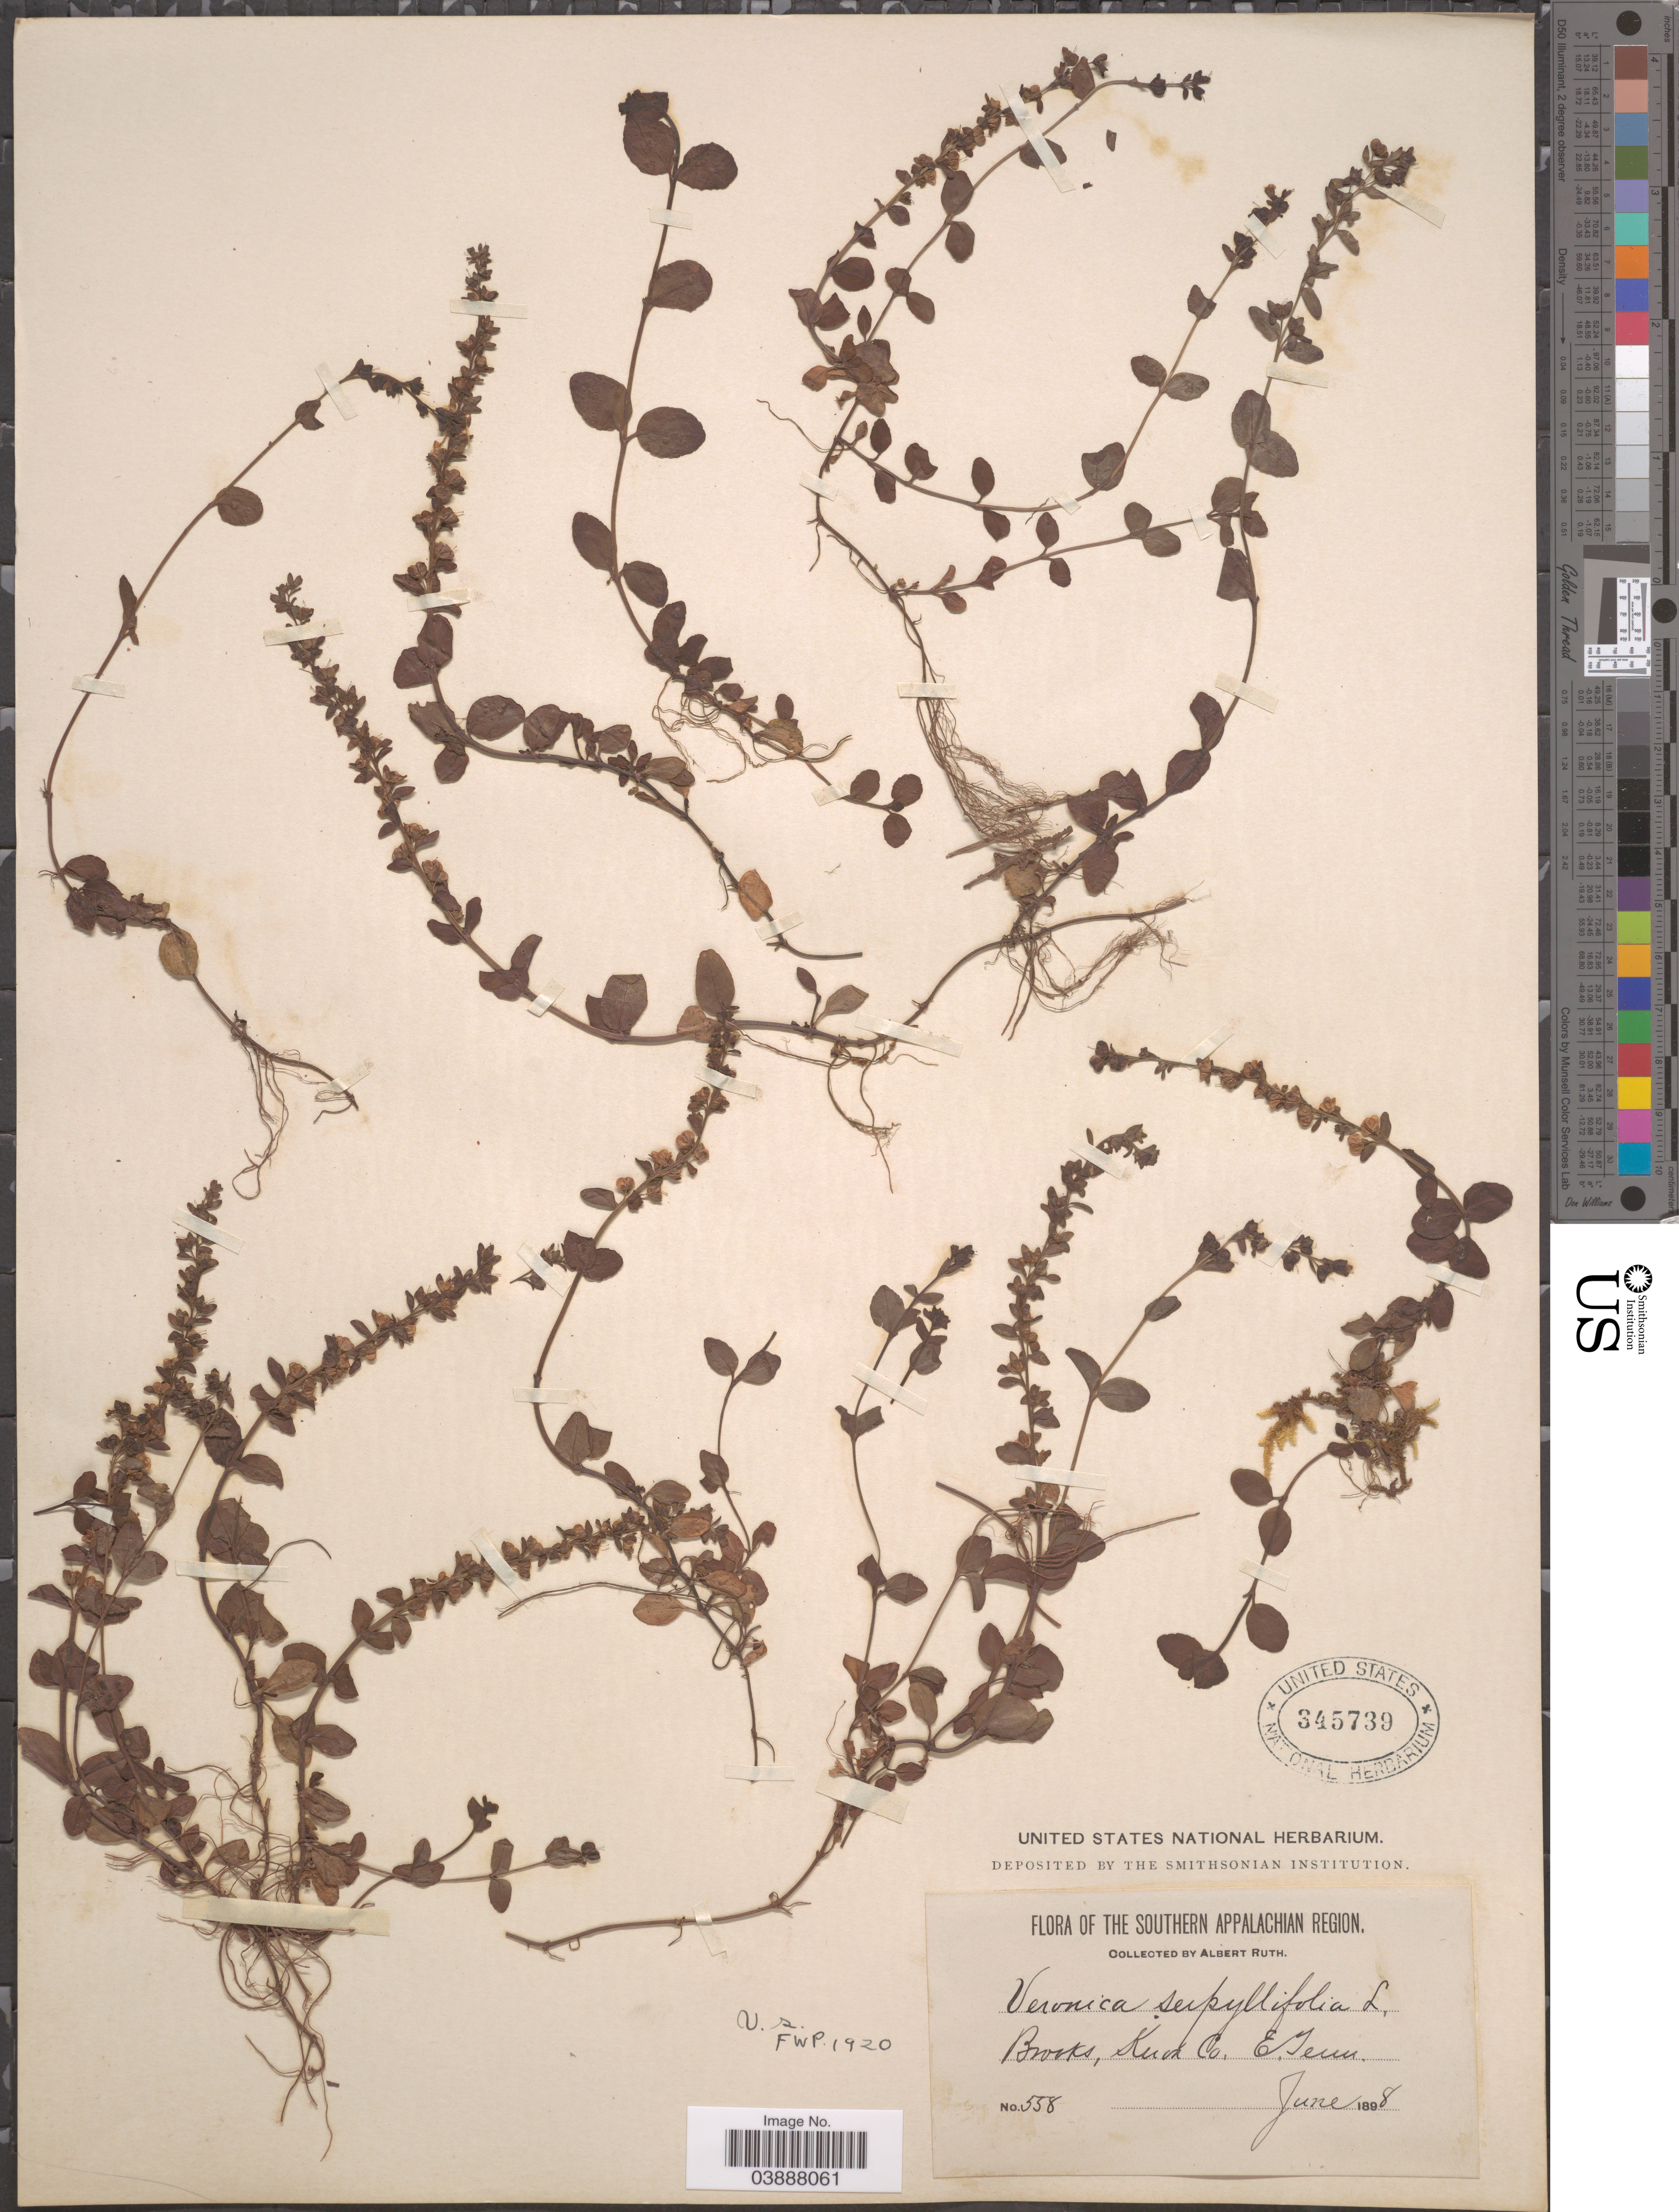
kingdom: Plantae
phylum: Tracheophyta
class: Magnoliopsida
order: Lamiales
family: Plantaginaceae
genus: Veronica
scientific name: Veronica serpyllifolia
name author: L.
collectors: A. Ruth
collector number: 558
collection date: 1898-06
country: United States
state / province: Tennessee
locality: Southern Appalachian Region. Brooks, Knox Co. E. Tenn.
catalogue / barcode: US 345739